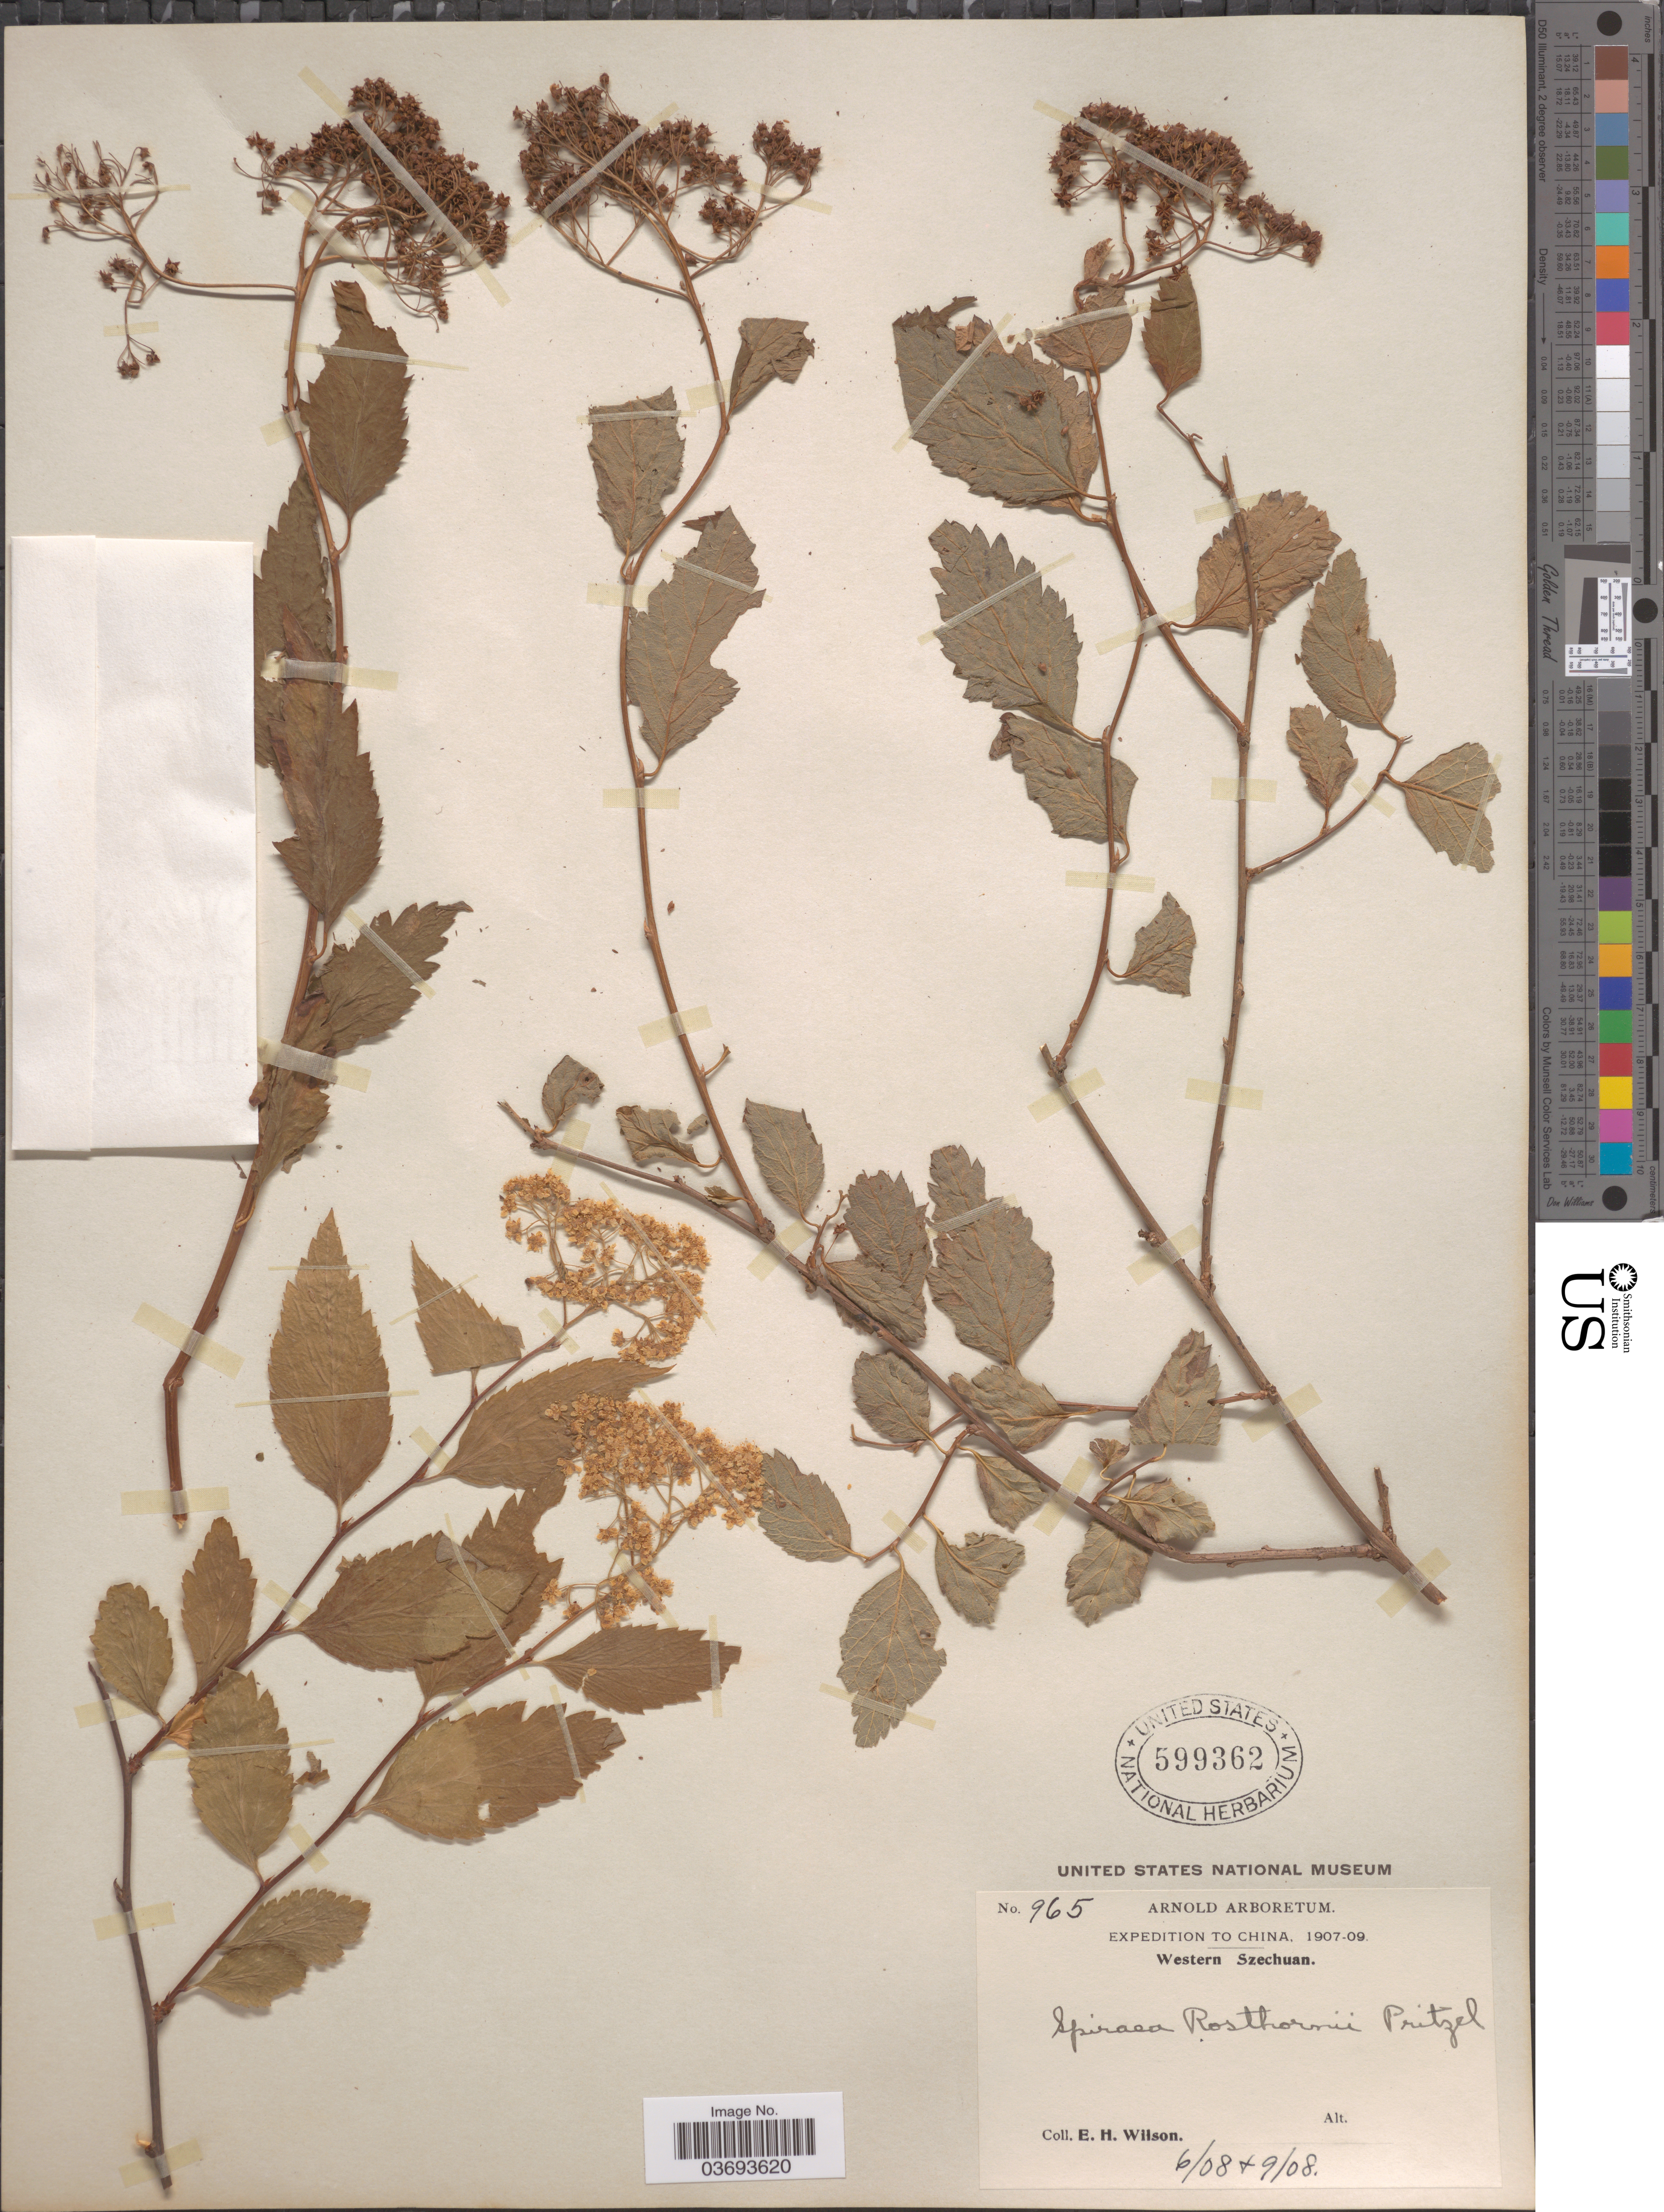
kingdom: Plantae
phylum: Tracheophyta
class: Magnoliopsida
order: Rosales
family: Rosaceae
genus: Spiraea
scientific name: Spiraea rosthornii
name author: E. Pritz.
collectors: E. Wilson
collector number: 965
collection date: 1908-06/1908-09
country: China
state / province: Sichuan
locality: Western Szechuan.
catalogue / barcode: US 599362